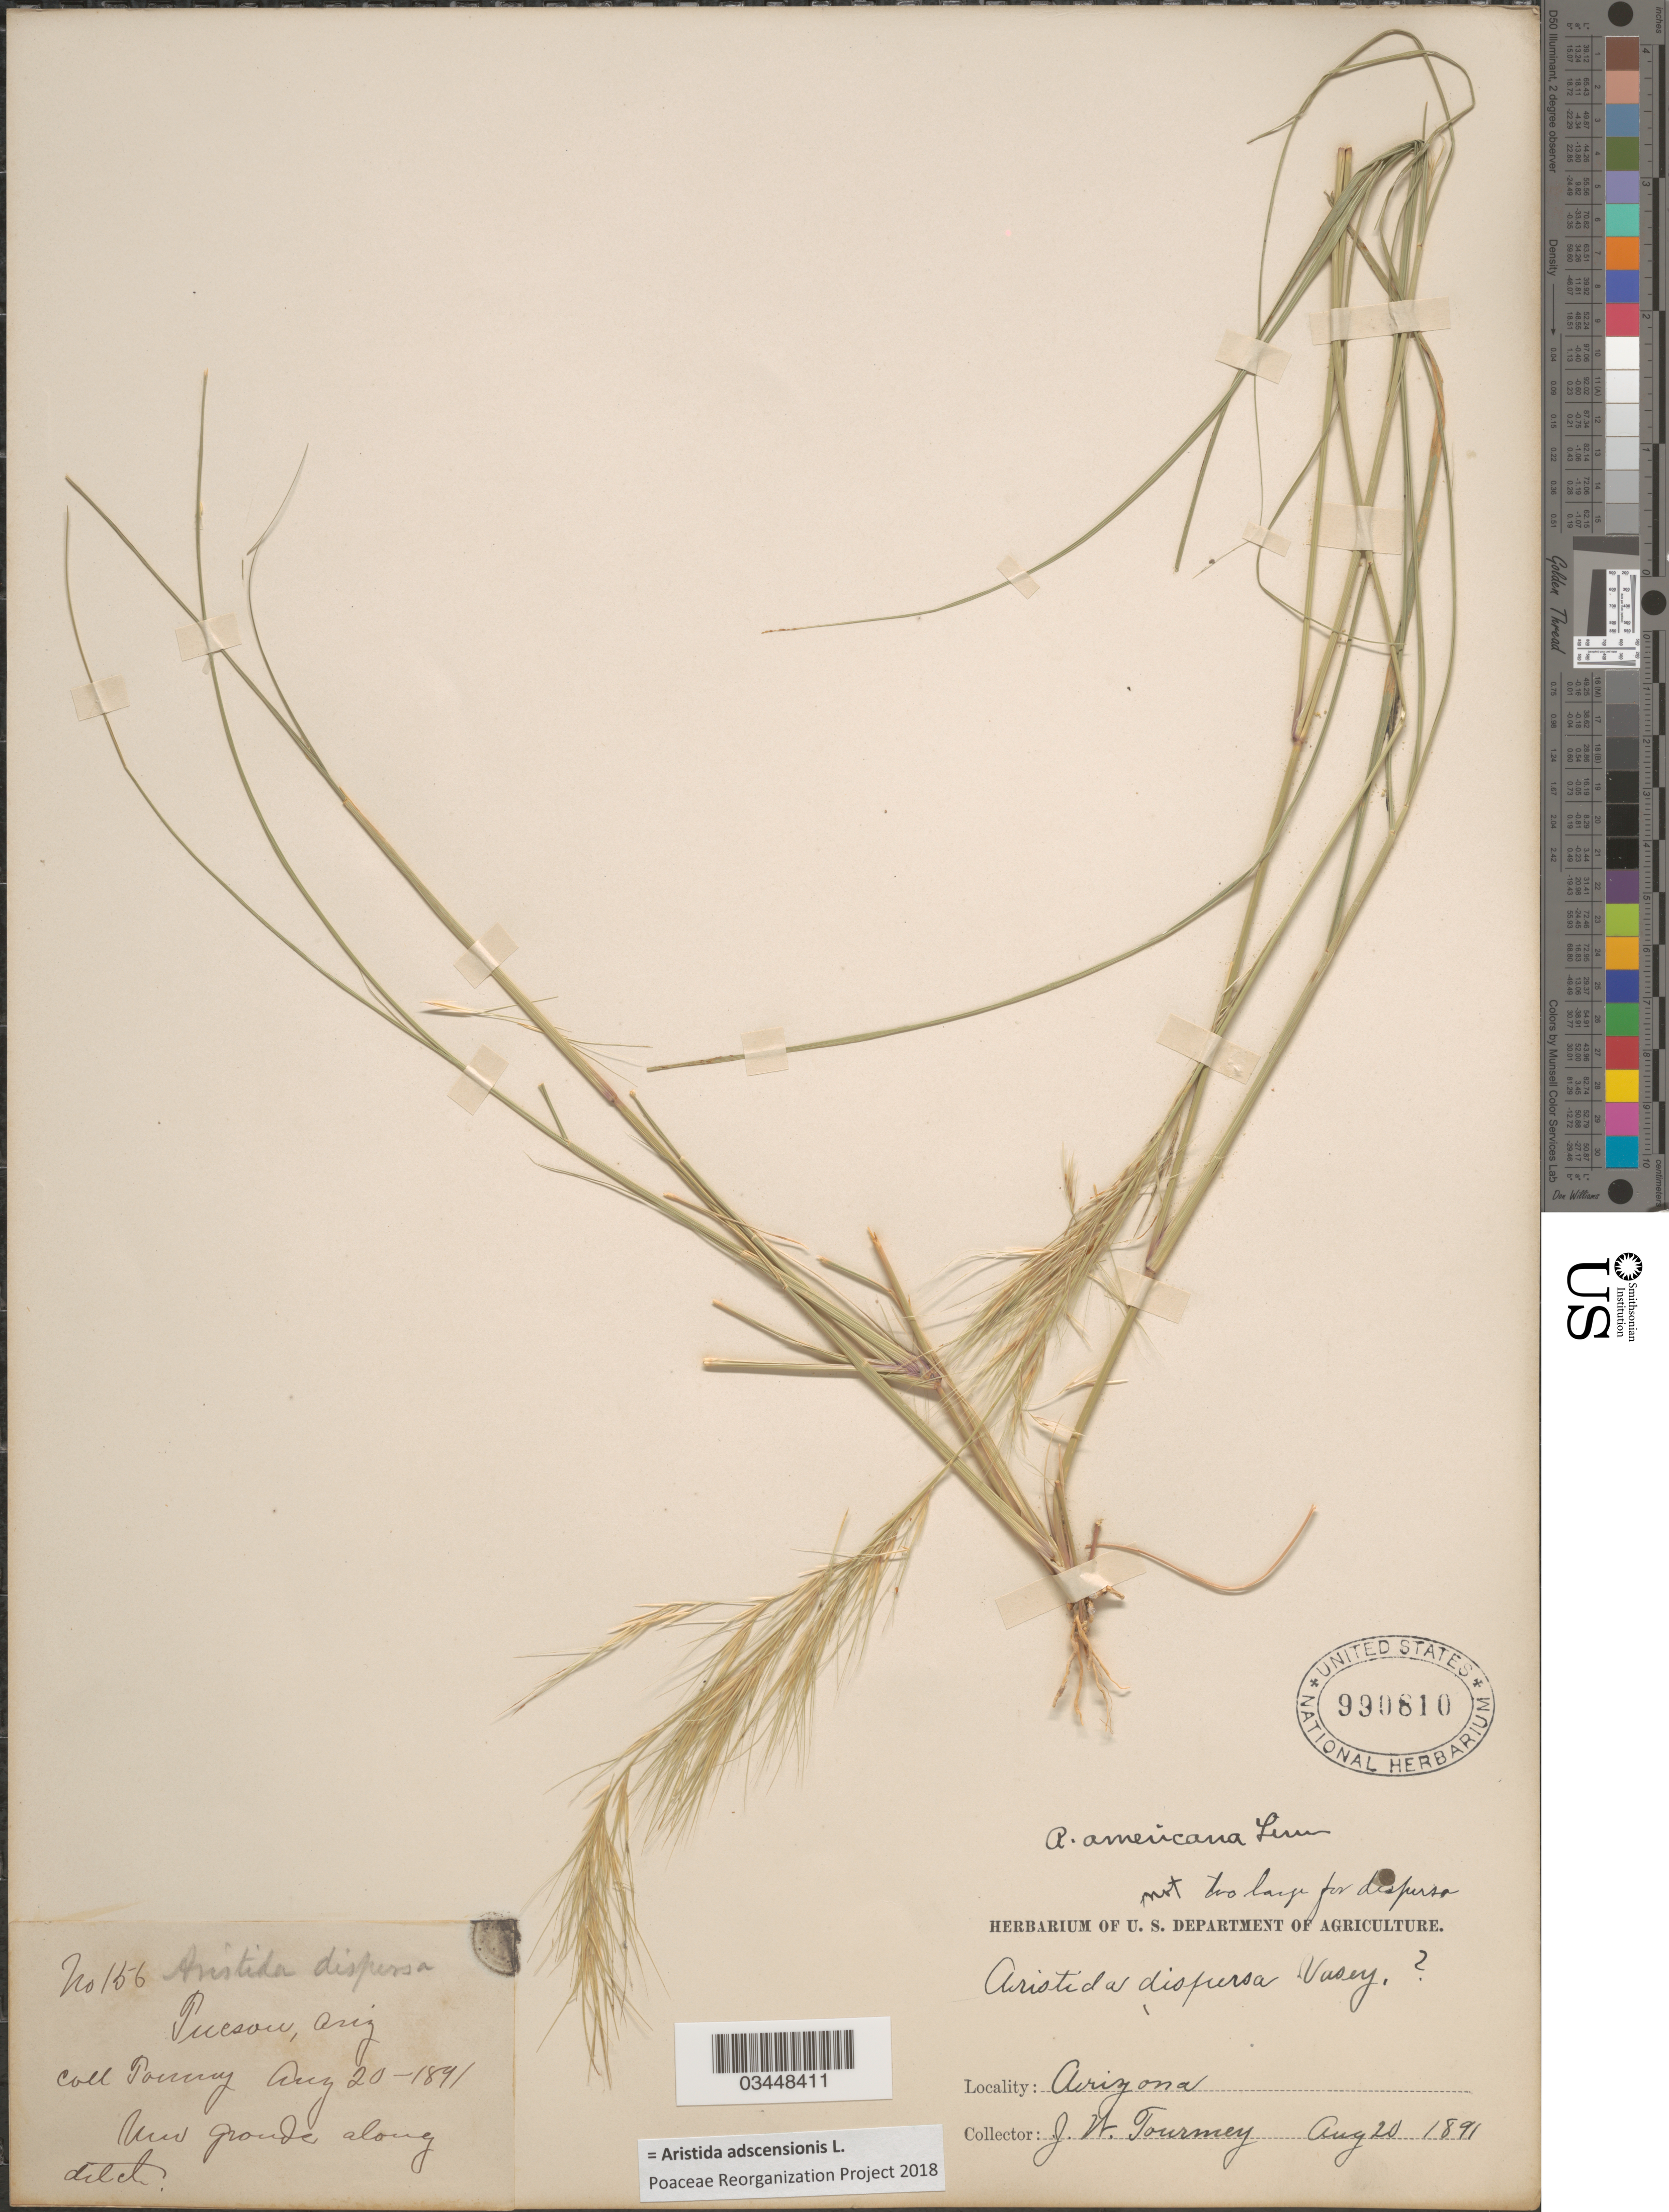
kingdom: Plantae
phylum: Tracheophyta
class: Liliopsida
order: Poales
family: Poaceae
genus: Aristida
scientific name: Aristida adscensionis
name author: L.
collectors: J. W. Toumey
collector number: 156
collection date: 1891-08-20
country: United States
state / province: Arizona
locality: Tucson.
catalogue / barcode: US 990610